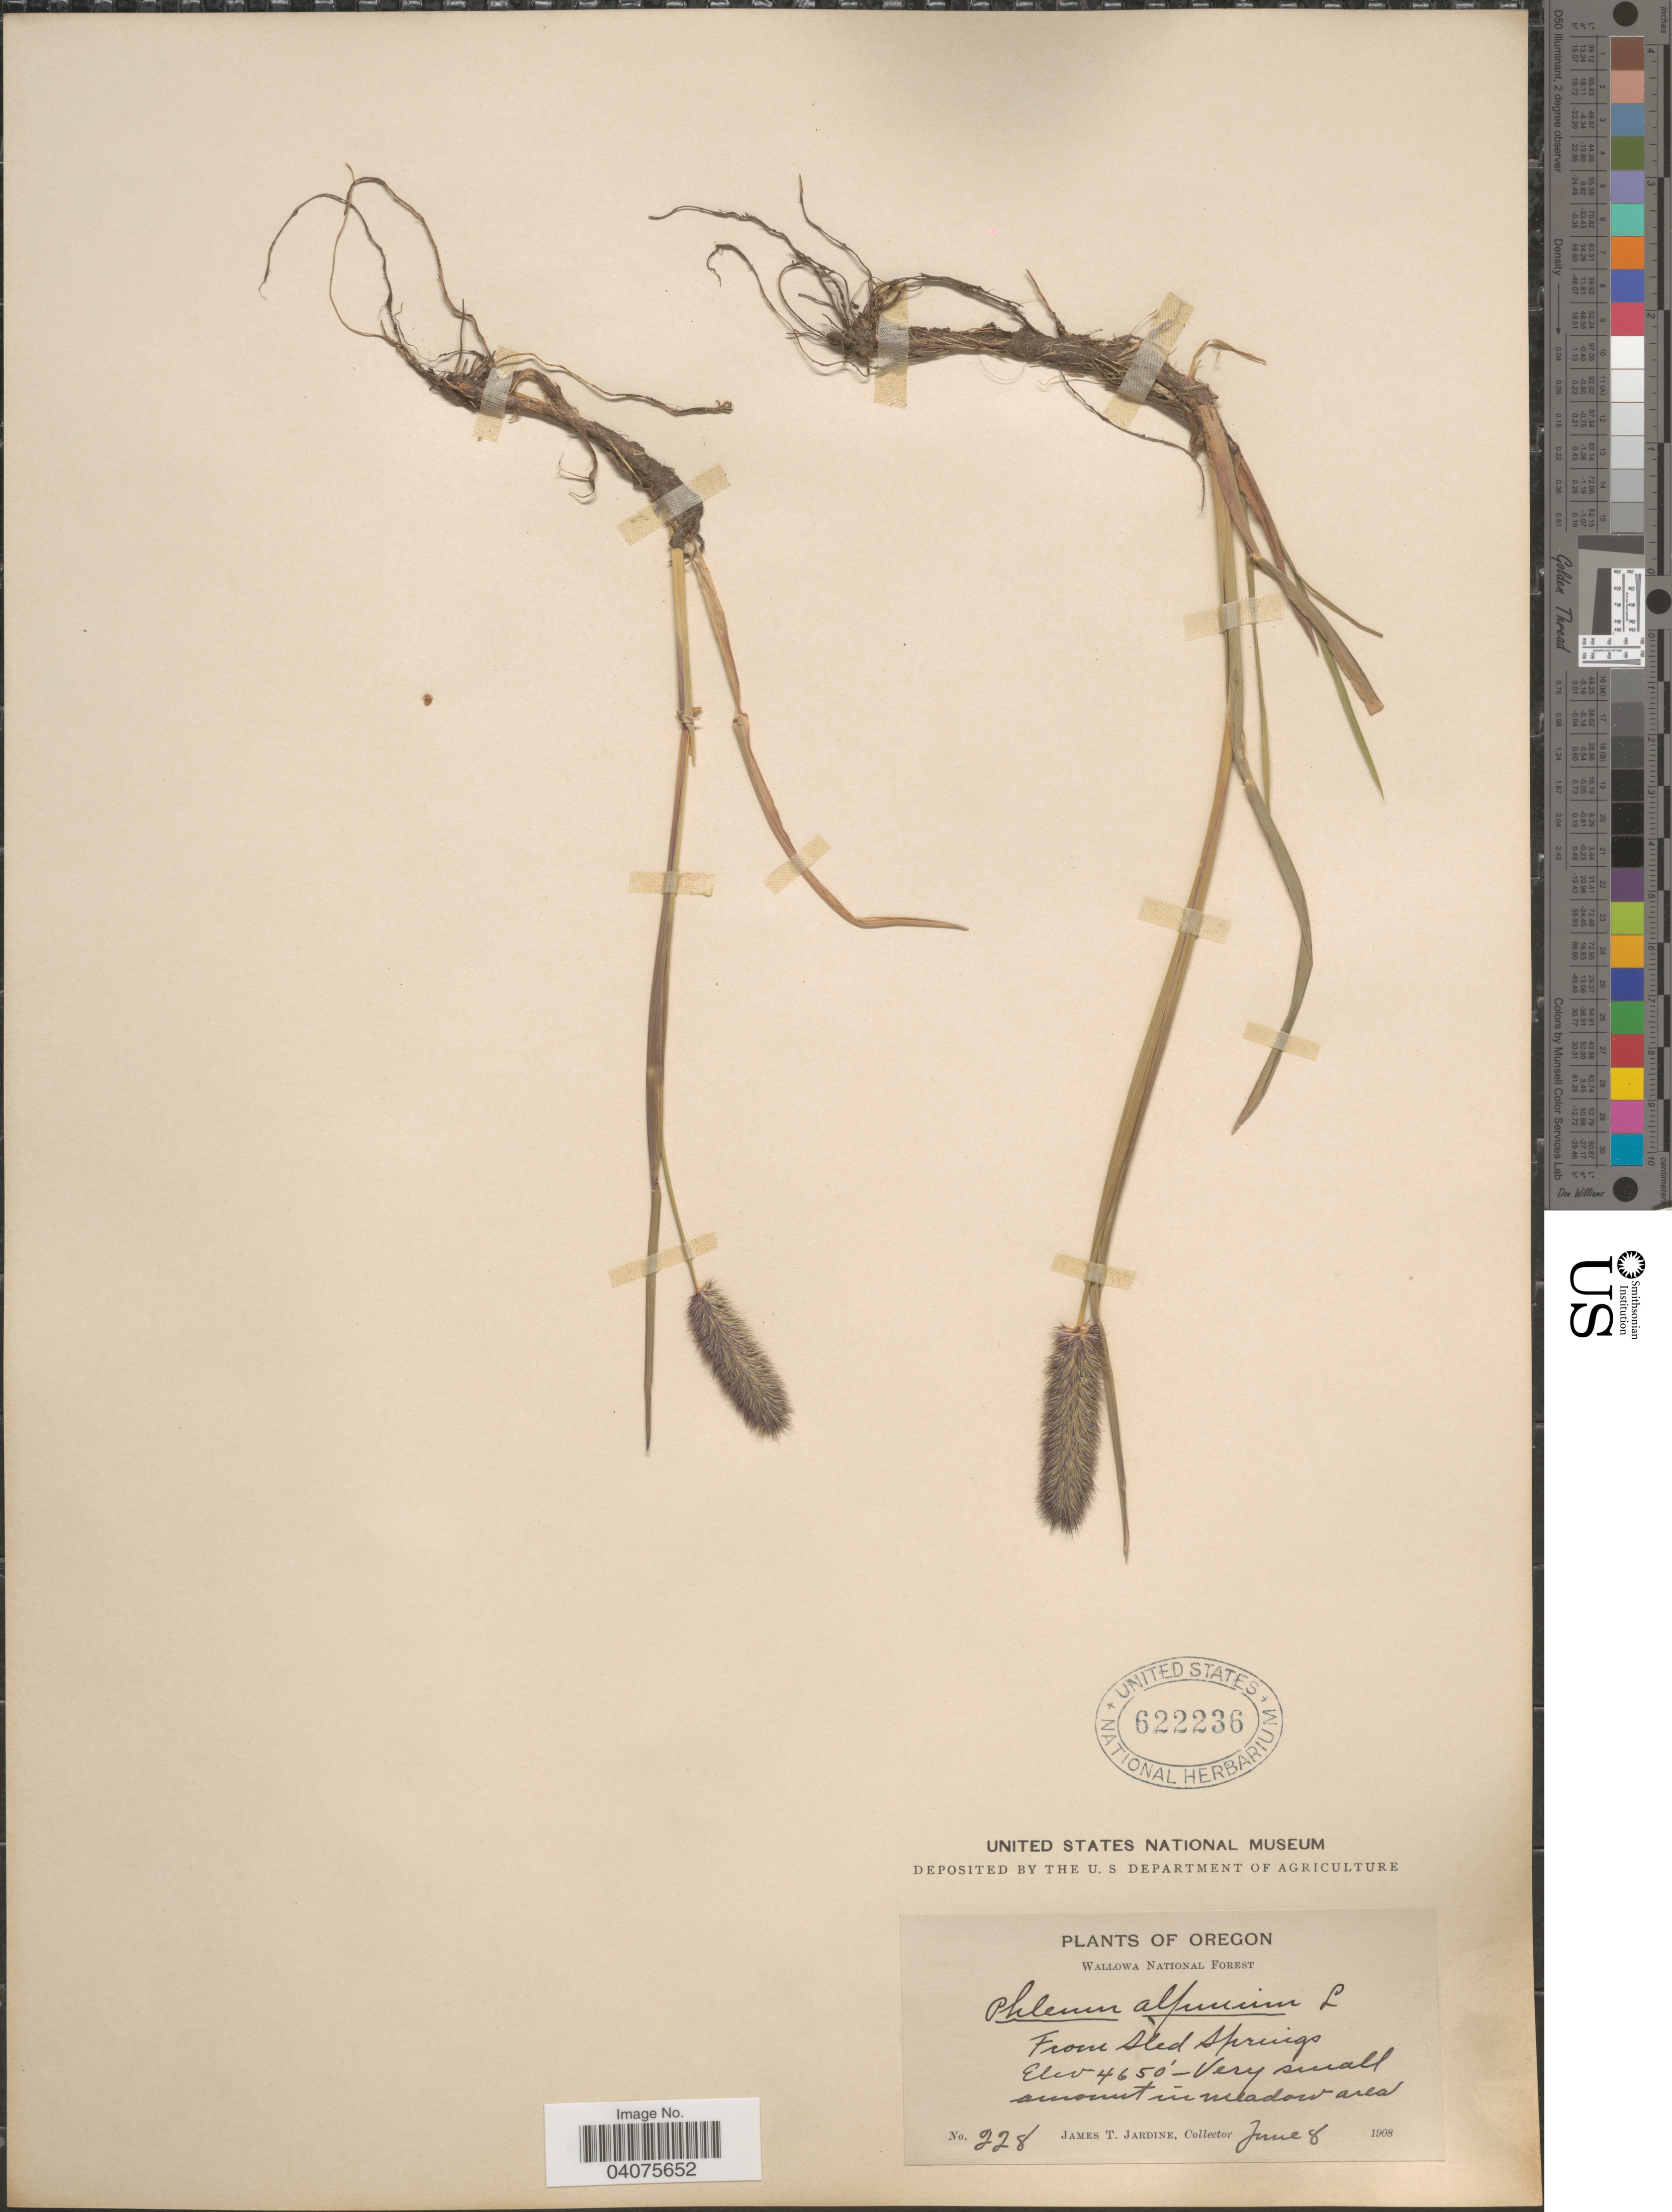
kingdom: Plantae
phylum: Tracheophyta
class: Liliopsida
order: Poales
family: Poaceae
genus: Phleum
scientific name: Phleum alpinum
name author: L.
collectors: J. T. Jardine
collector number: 228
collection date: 1908-06-08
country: United States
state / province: Oregon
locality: Wallowa National Forest. From Sled Springs.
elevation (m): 1417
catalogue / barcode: US 622236